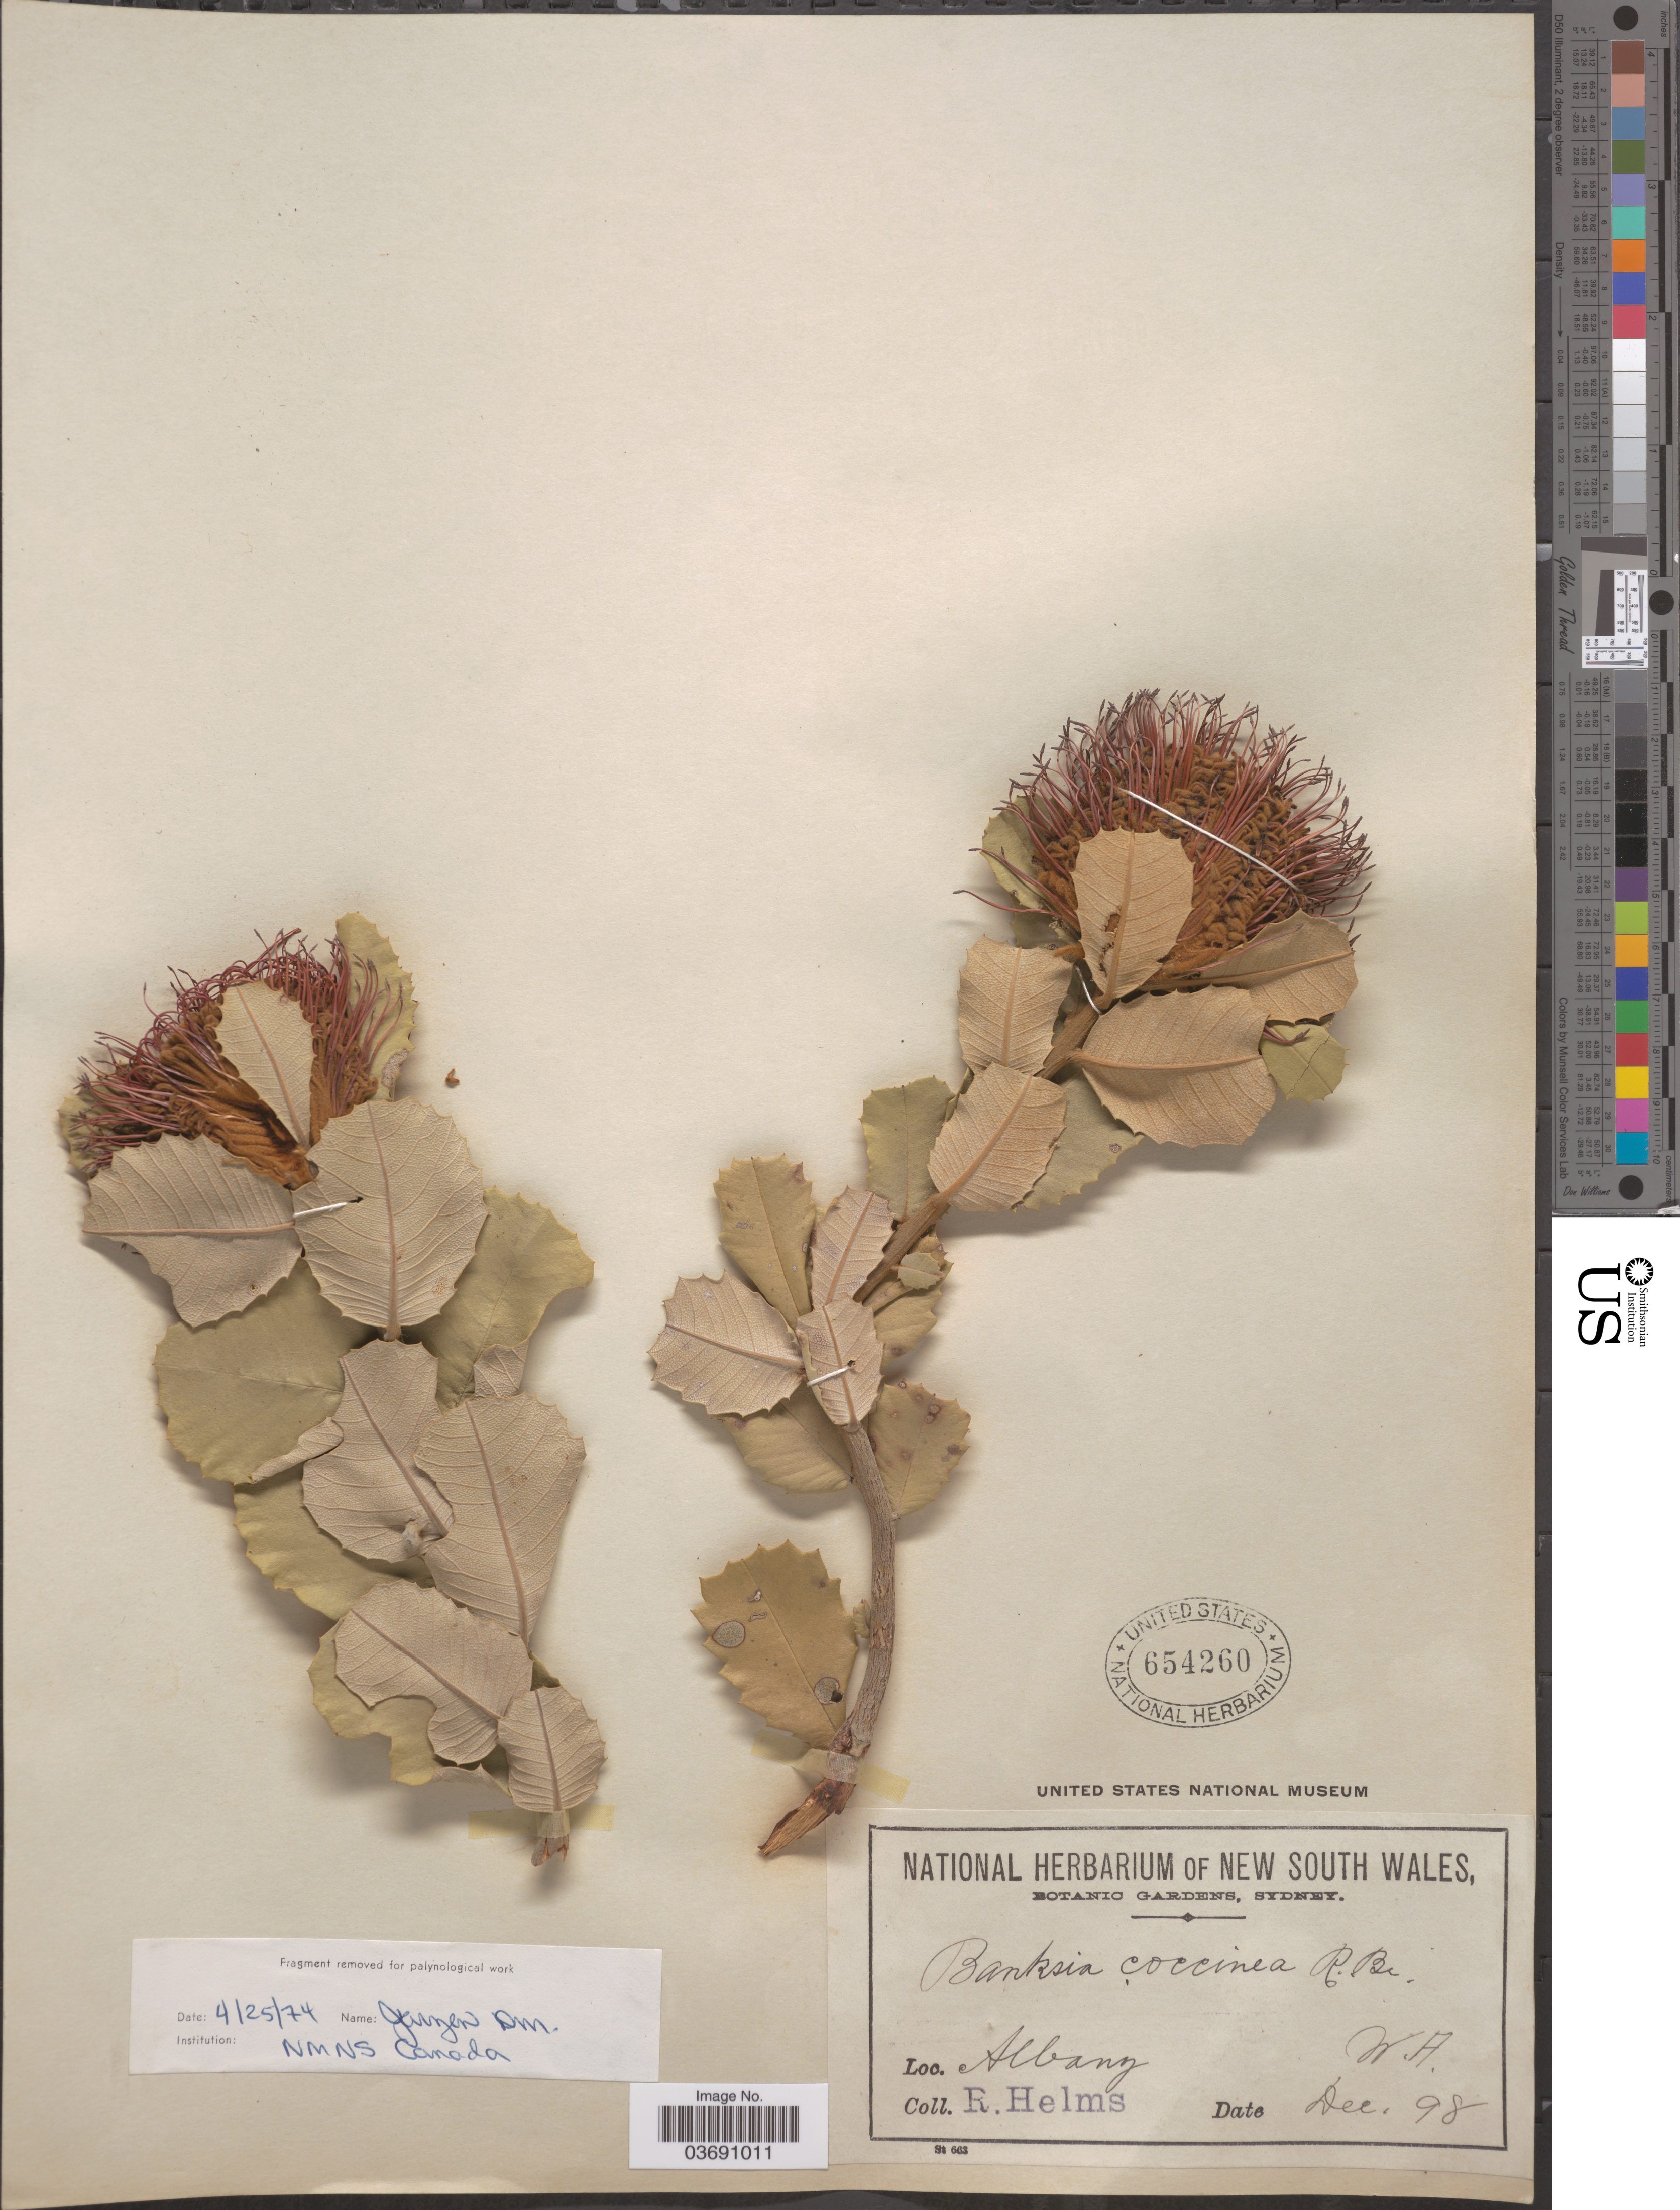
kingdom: Plantae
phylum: Tracheophyta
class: Magnoliopsida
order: Proteales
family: Proteaceae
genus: Banksia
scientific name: Banksia coccinea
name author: R. Br.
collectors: R. Helms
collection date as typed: Transcribed d/m/y: /12/98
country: Australia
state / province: Western Australia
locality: Albany.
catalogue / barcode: US 654260